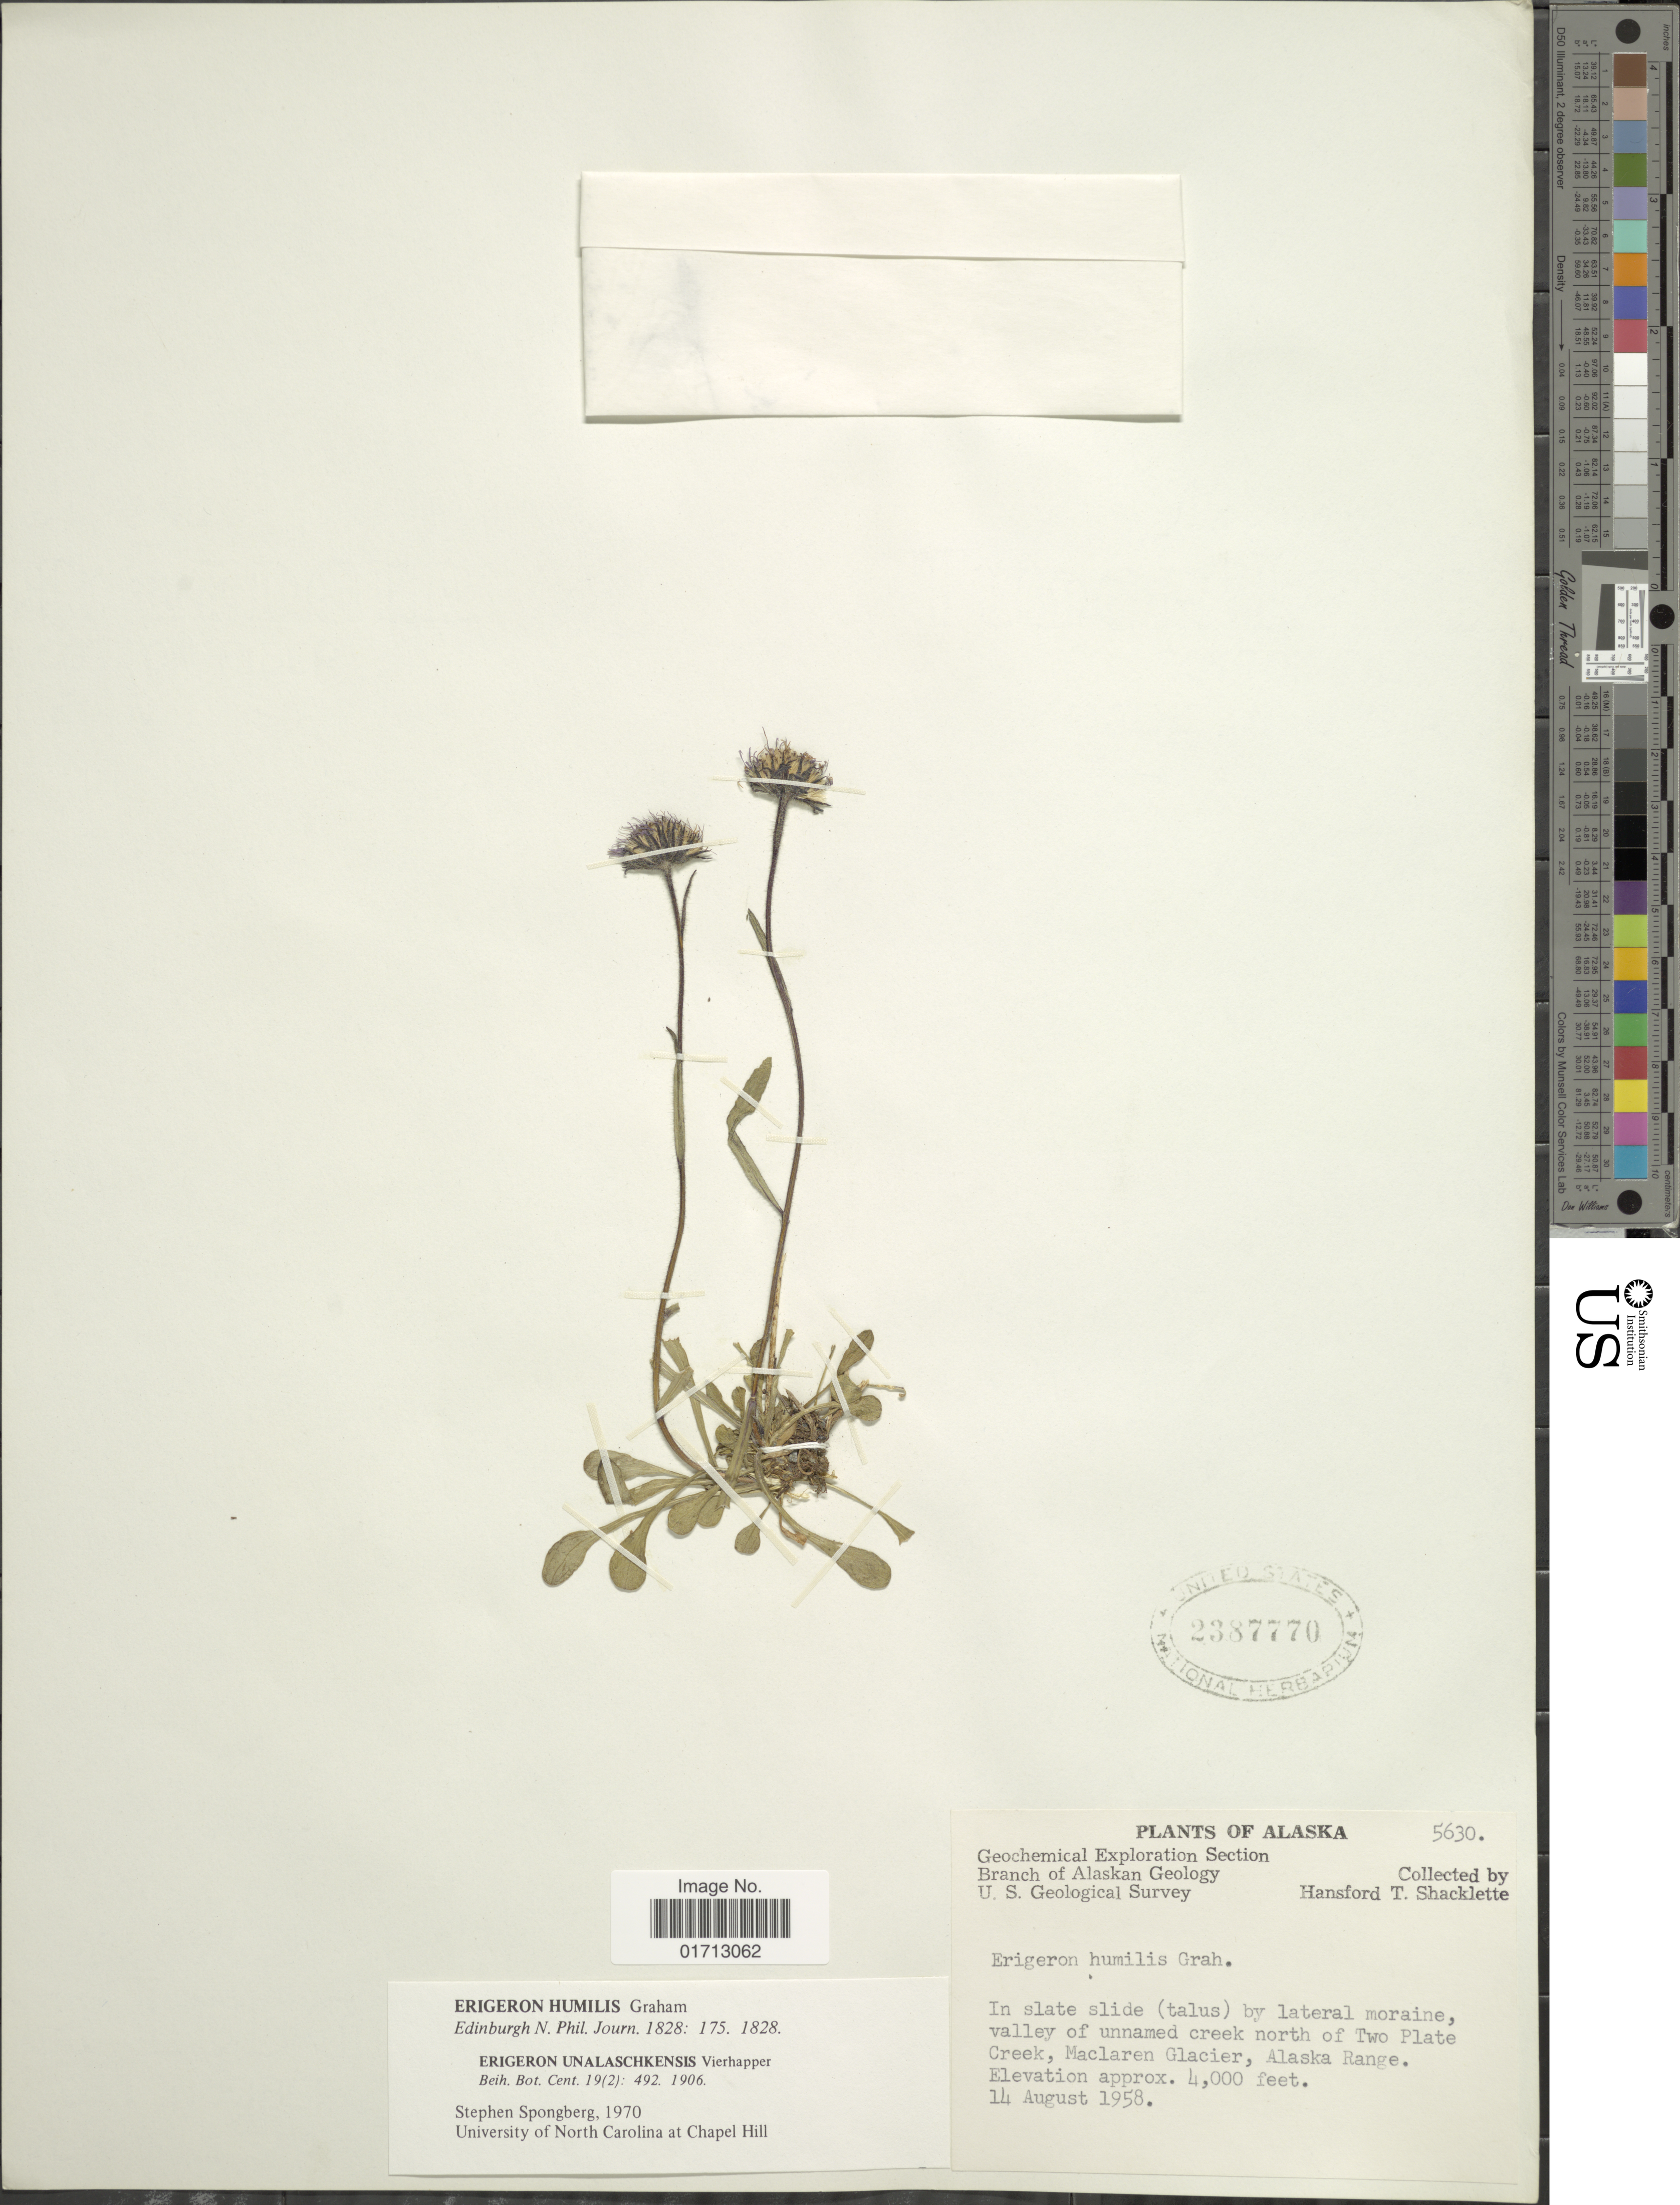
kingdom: Plantae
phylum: Tracheophyta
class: Magnoliopsida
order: Asterales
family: Asteraceae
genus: Erigeron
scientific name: Erigeron humilis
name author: Graham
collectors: H. Shacklette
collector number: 5630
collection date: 1958-08-14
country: United States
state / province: Alaska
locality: Valley of unnamed creek north of Two Plate Creek, Maclaren Glacier, Alaska Range.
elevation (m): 1219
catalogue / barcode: US 2387770